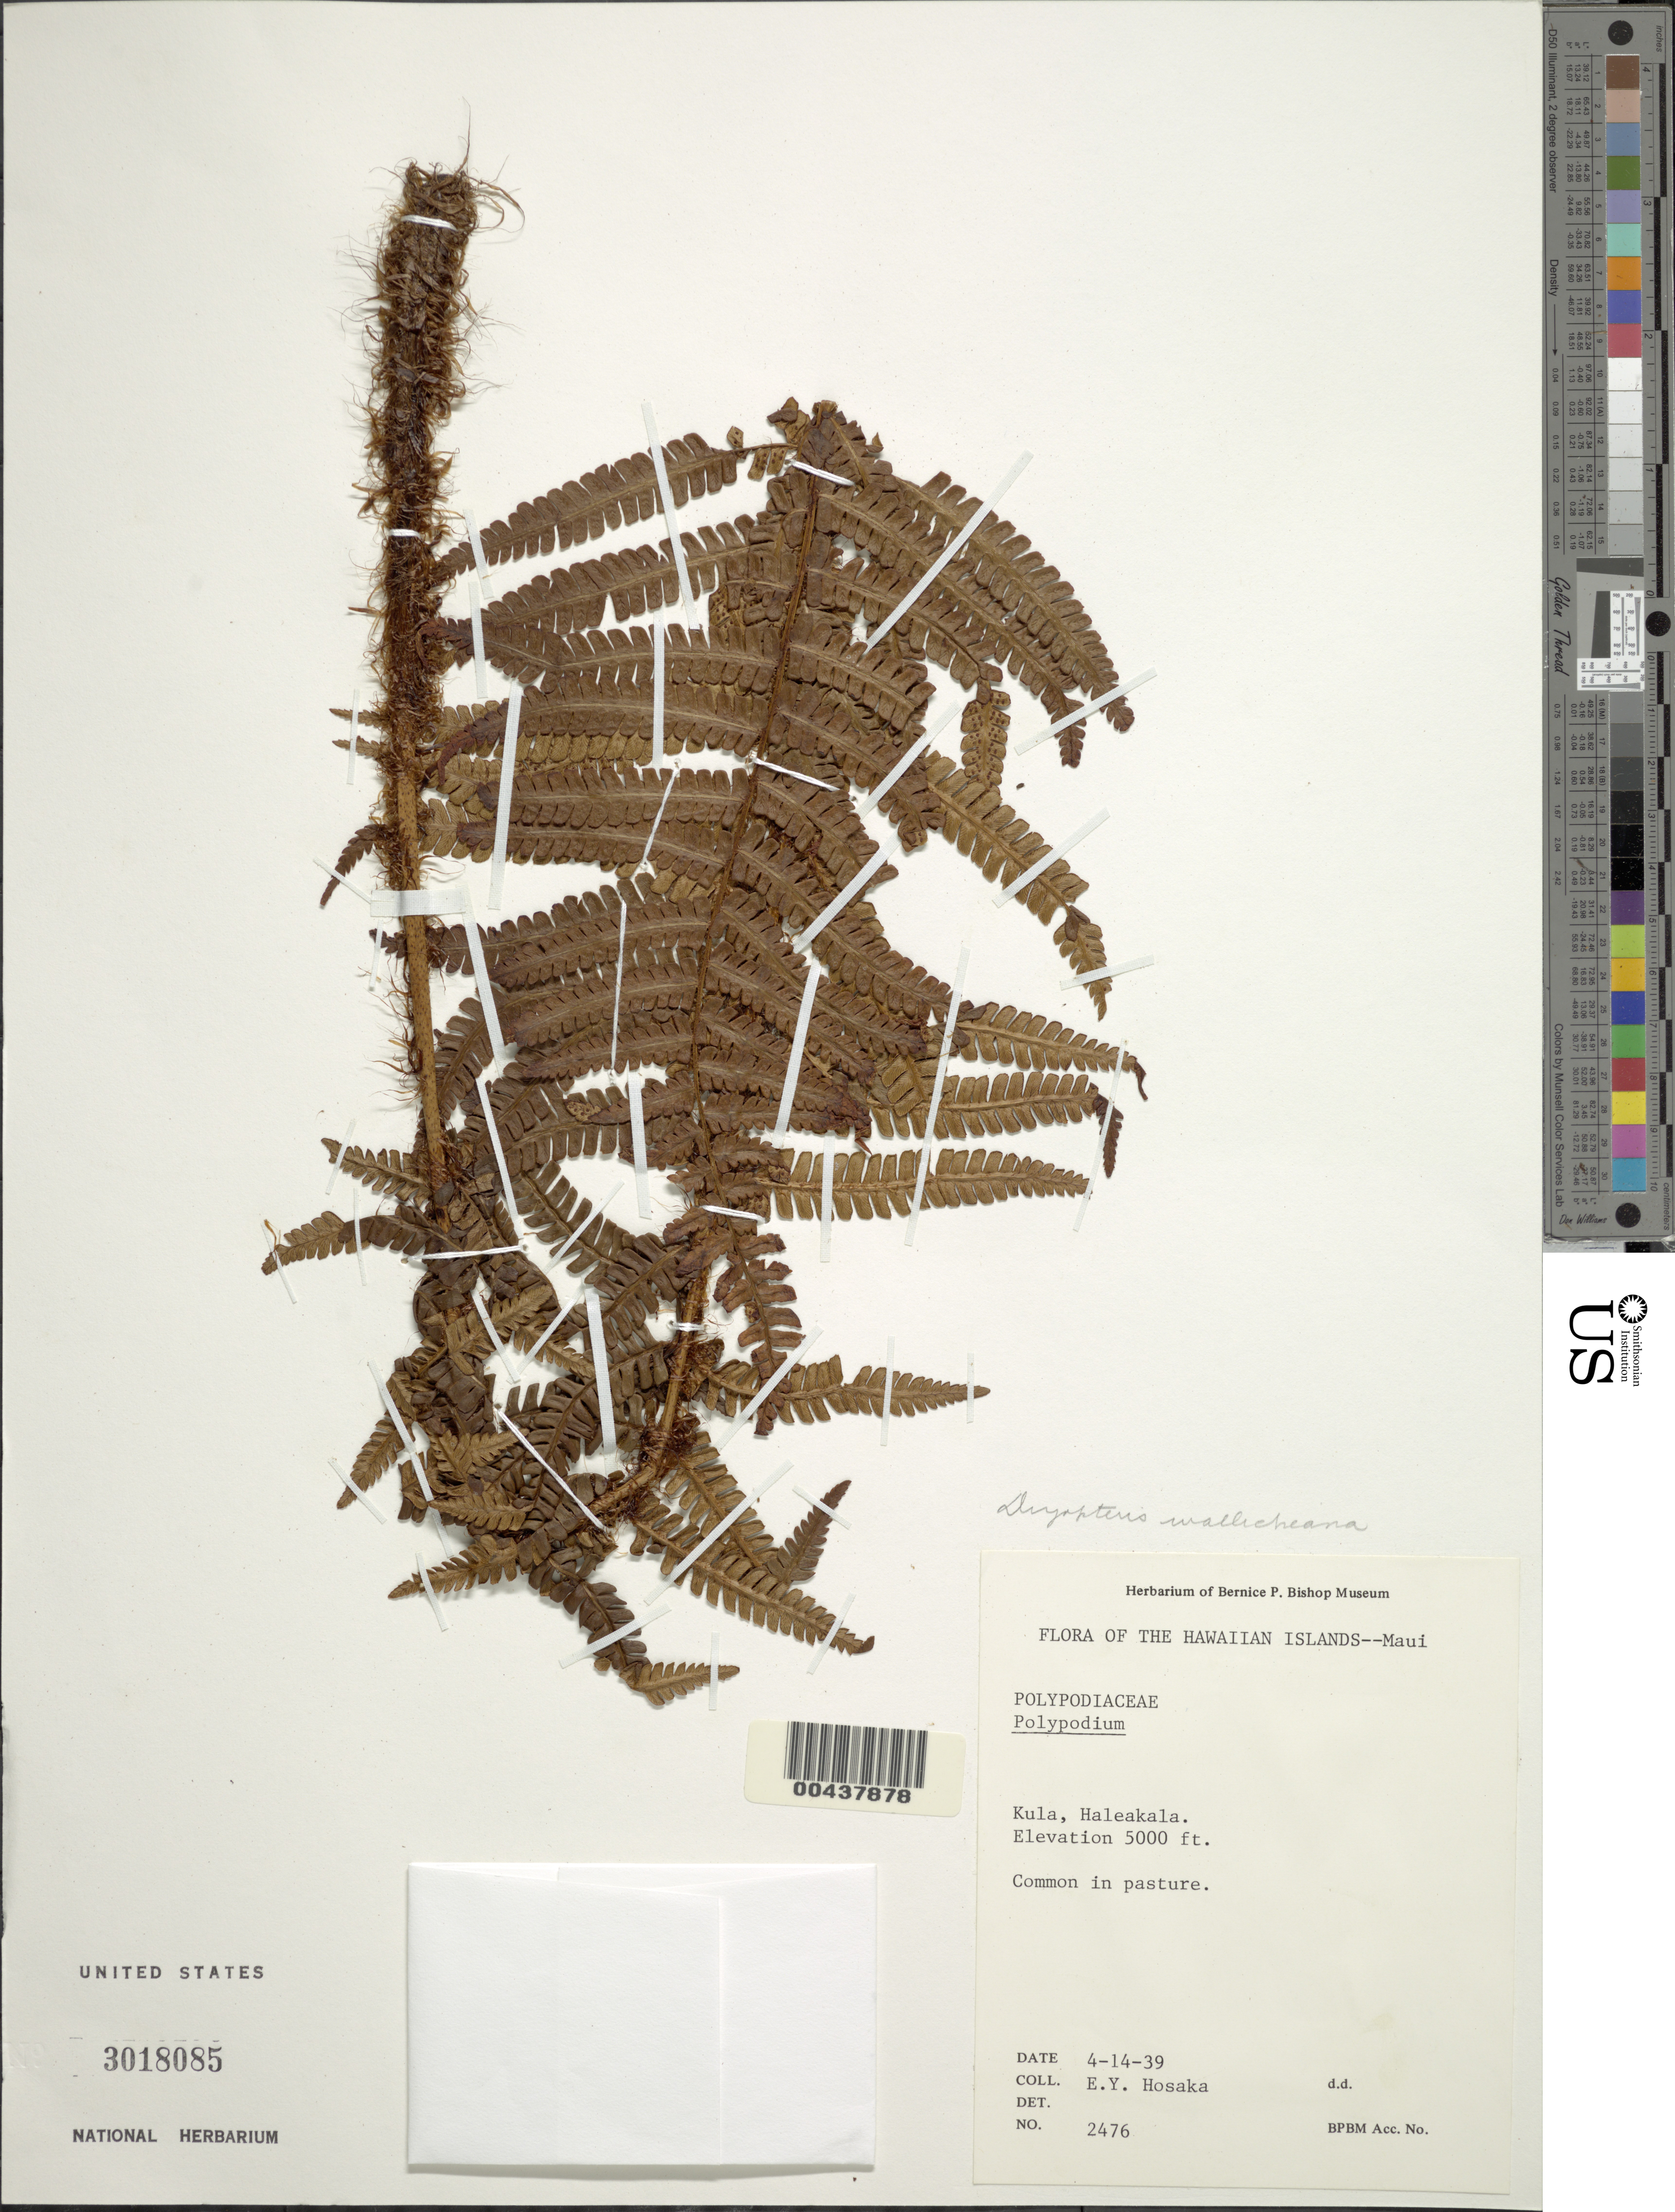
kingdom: Plantae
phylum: Tracheophyta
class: Polypodiopsida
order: Polypodiales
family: Dryopteridaceae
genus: Dryopteris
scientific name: Dryopteris wallichiana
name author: (Spreng.) Hyl.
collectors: E. Y. Hosaka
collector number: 2476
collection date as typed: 14 Apr 1939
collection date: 1939-04-14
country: United States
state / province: Hawaii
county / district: Maui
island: Maui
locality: Kula, Haleakala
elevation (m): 1524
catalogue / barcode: US 3018085